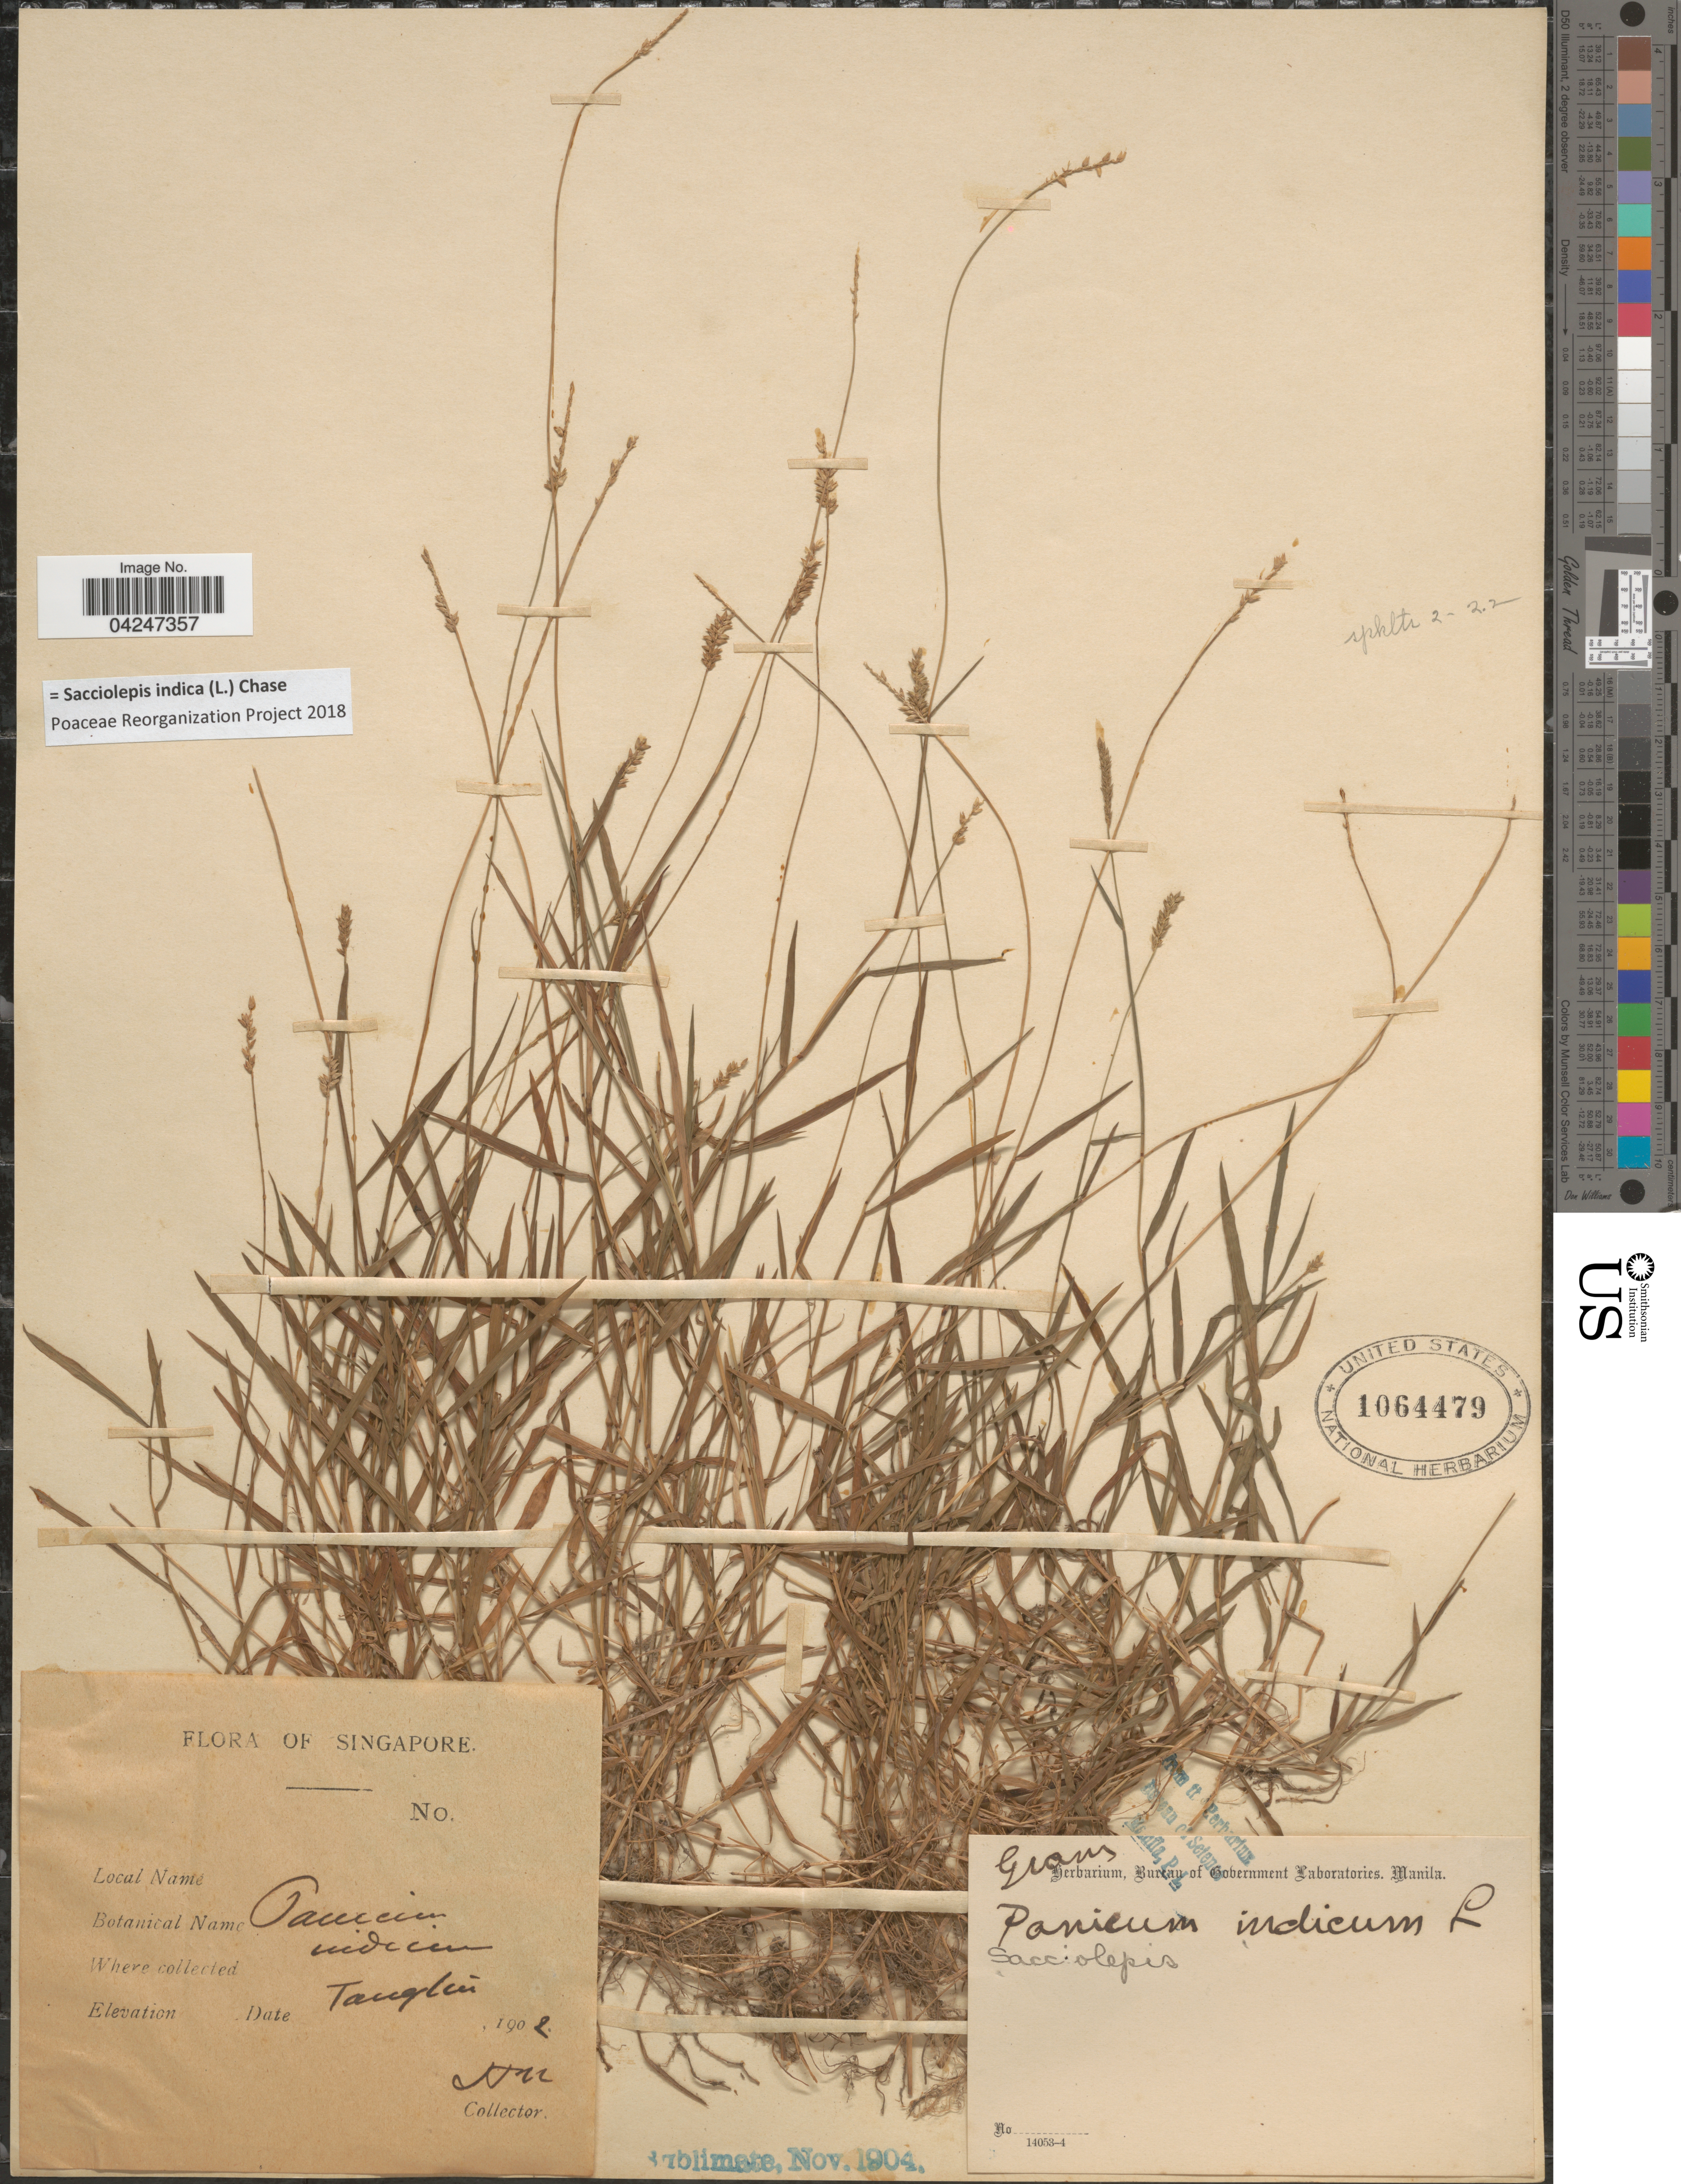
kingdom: Plantae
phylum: Tracheophyta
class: Liliopsida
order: Poales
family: Poaceae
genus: Sacciolepis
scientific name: Sacciolepis indica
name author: (L.) Chase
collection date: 1902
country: Singapore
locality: Tanglin.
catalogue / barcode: US 1064479